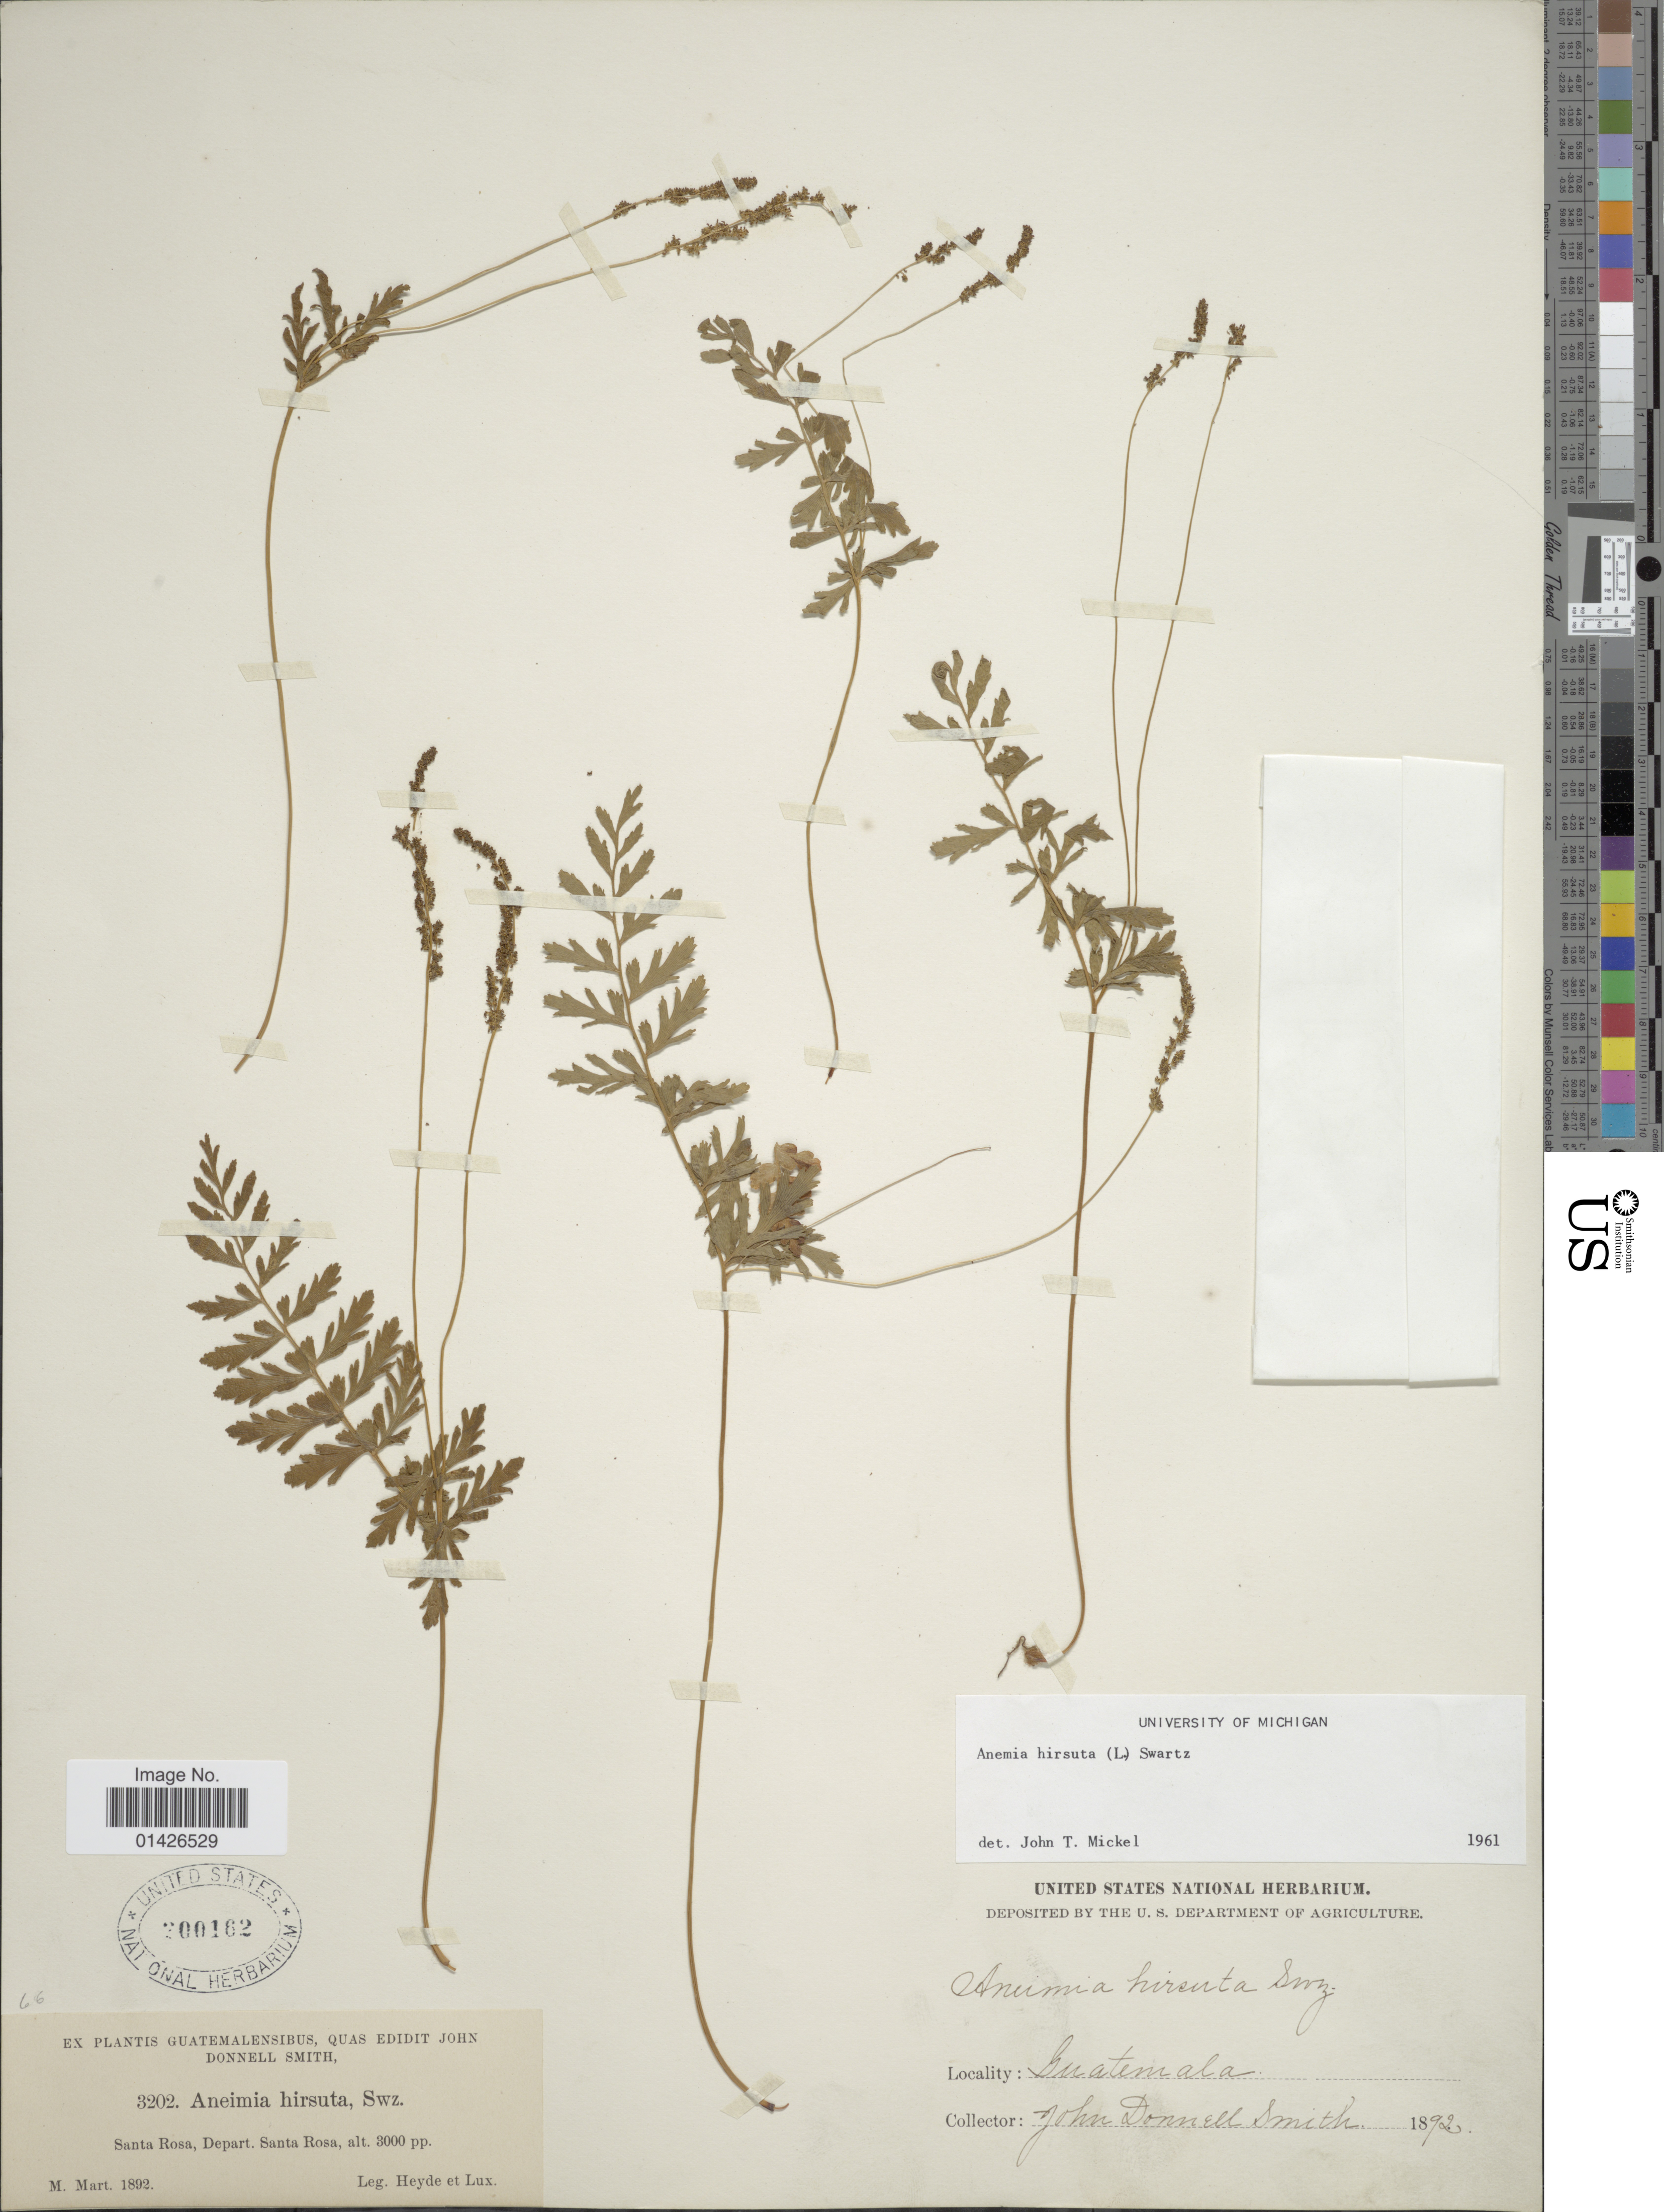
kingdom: Plantae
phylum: Tracheophyta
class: Polypodiopsida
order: Schizaeales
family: Anemiaceae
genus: Anemia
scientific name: Anemia hirsuta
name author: (L.) Sw.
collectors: Heyde & Lux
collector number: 3202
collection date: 1892-03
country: Guatemala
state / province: Santa Rosa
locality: Depart Santa Rosa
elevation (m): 914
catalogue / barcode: US 700162